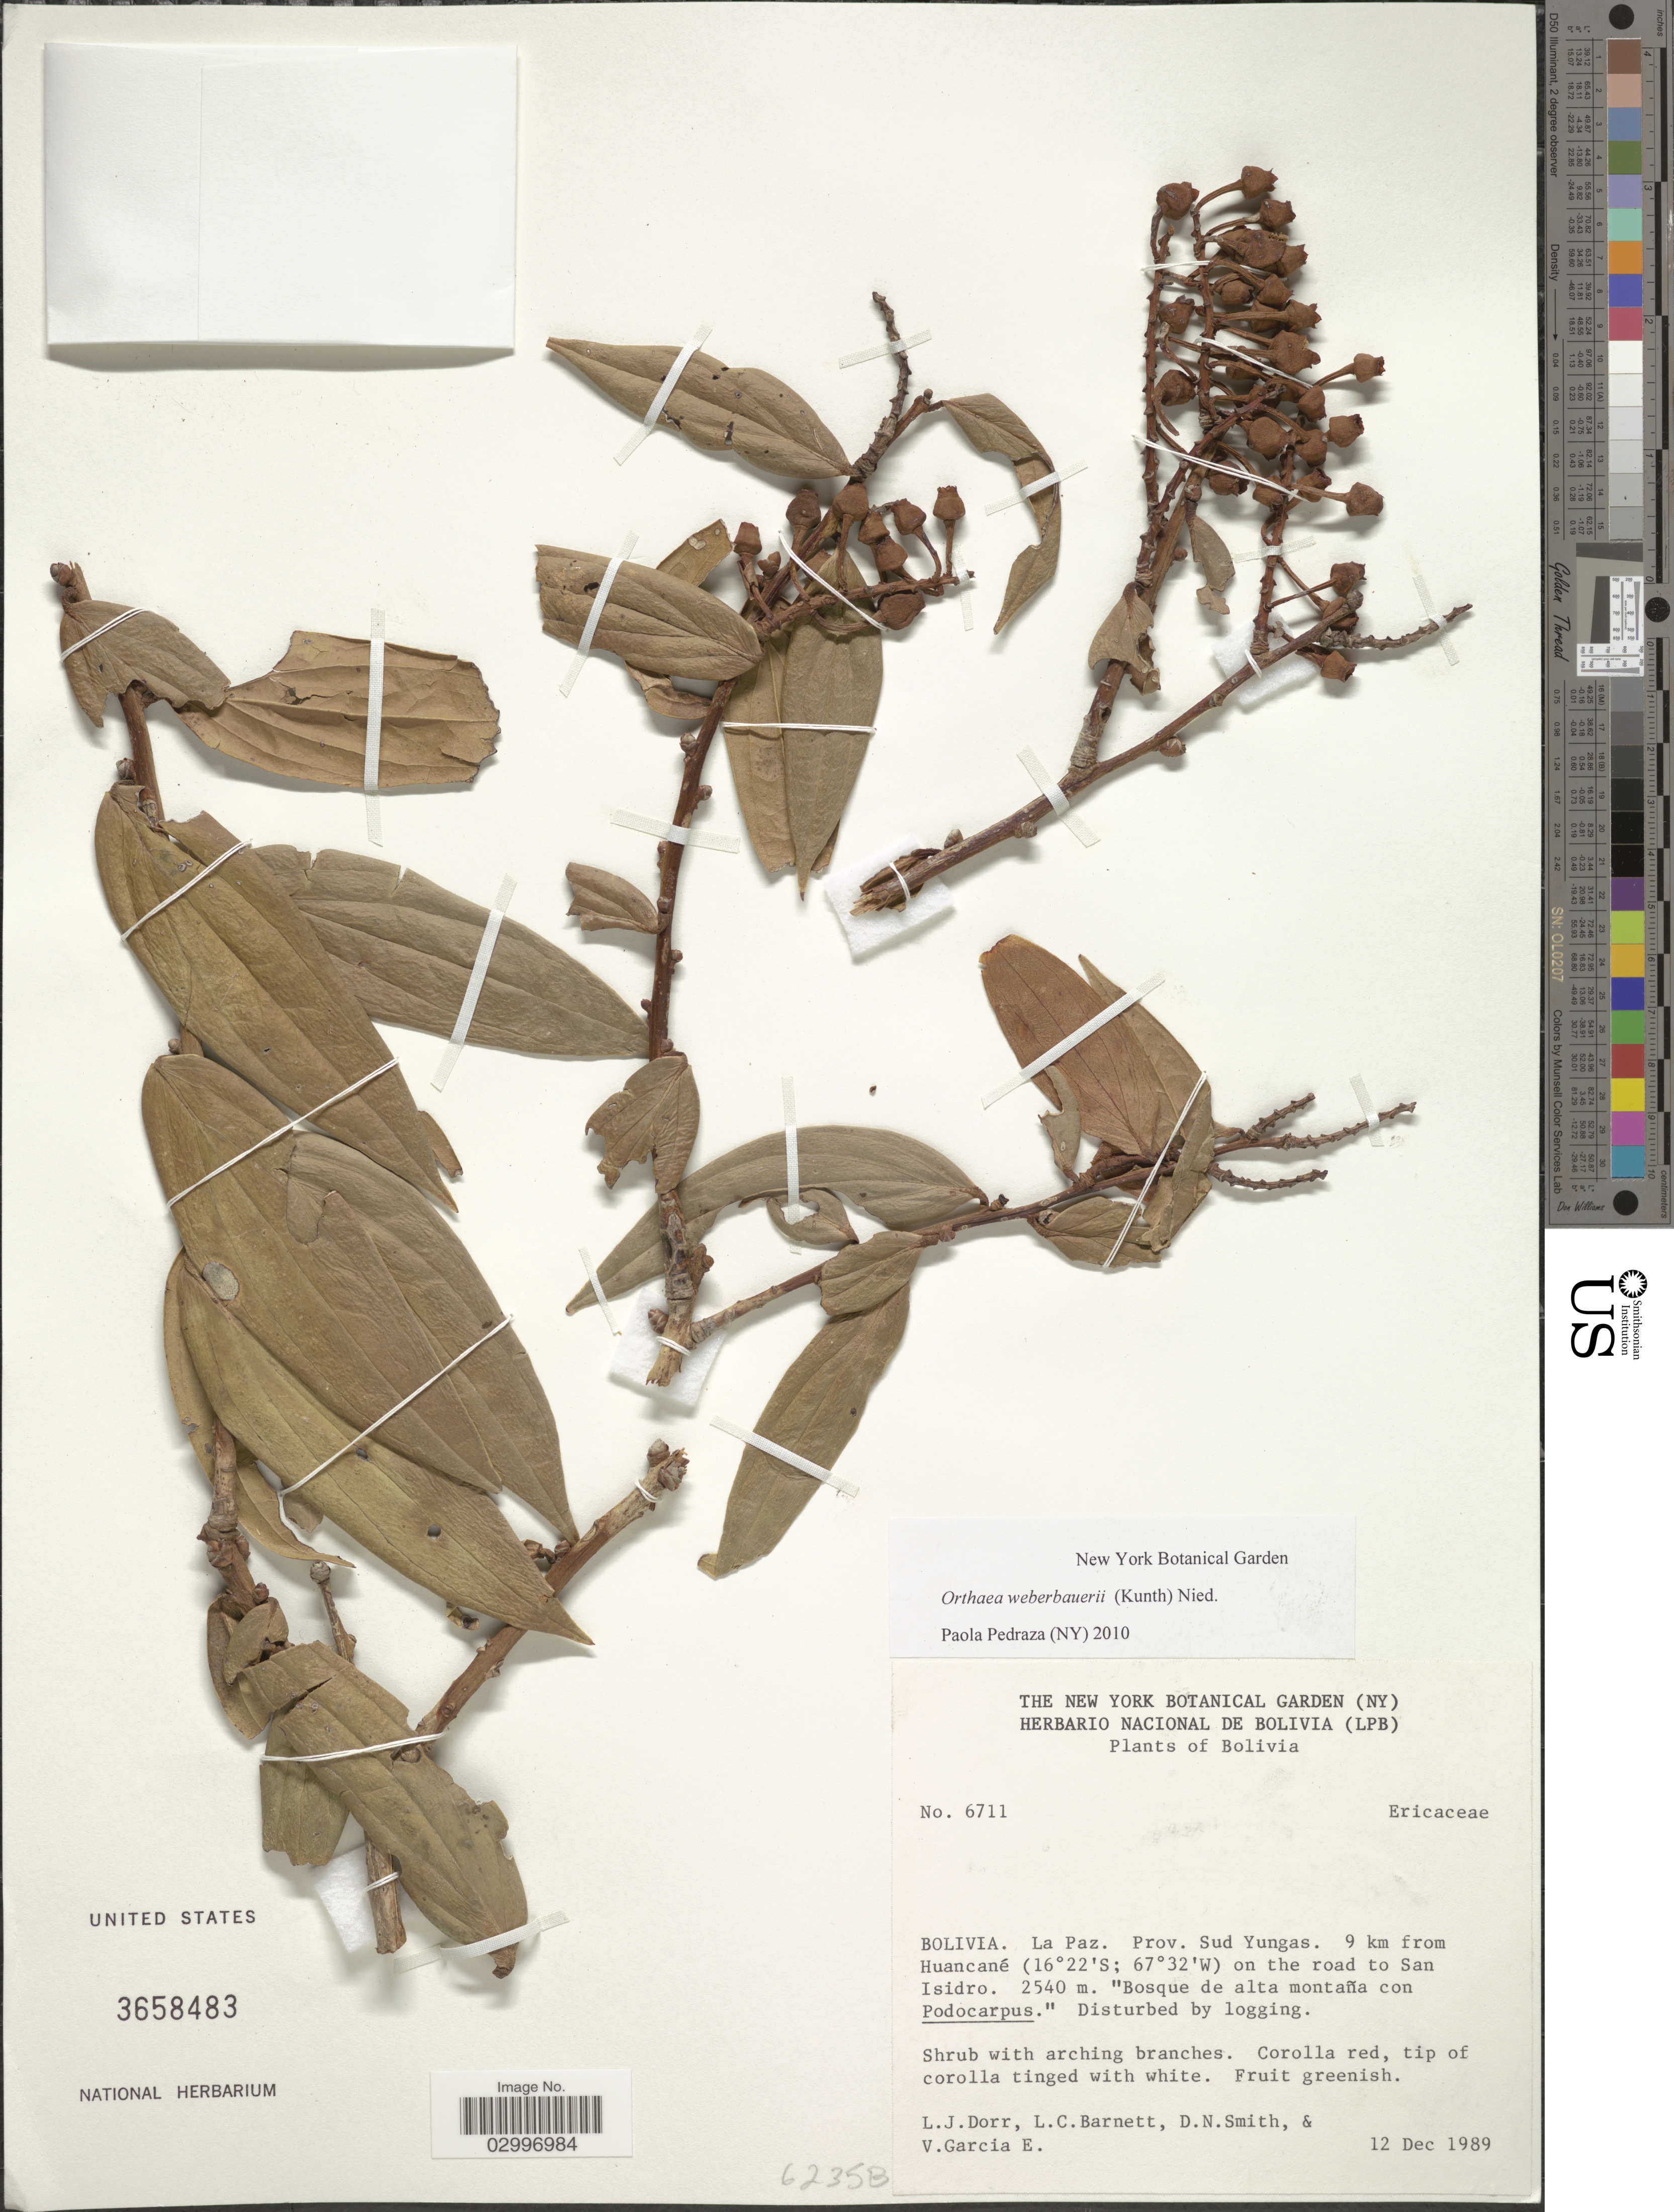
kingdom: Plantae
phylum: Tracheophyta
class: Magnoliopsida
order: Ericales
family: Ericaceae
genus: Orthaea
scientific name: Orthaea weberbauerii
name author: Hoerold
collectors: L. J. Dorr, L. C. Barnett, D. Smith & V. Garcia E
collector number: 6711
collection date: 1989-12-12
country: Bolivia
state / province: La Paz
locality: Prov. Sud Yungas. 9 km from Huancané on the road to San Isidro.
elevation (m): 2540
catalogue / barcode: US 3658483